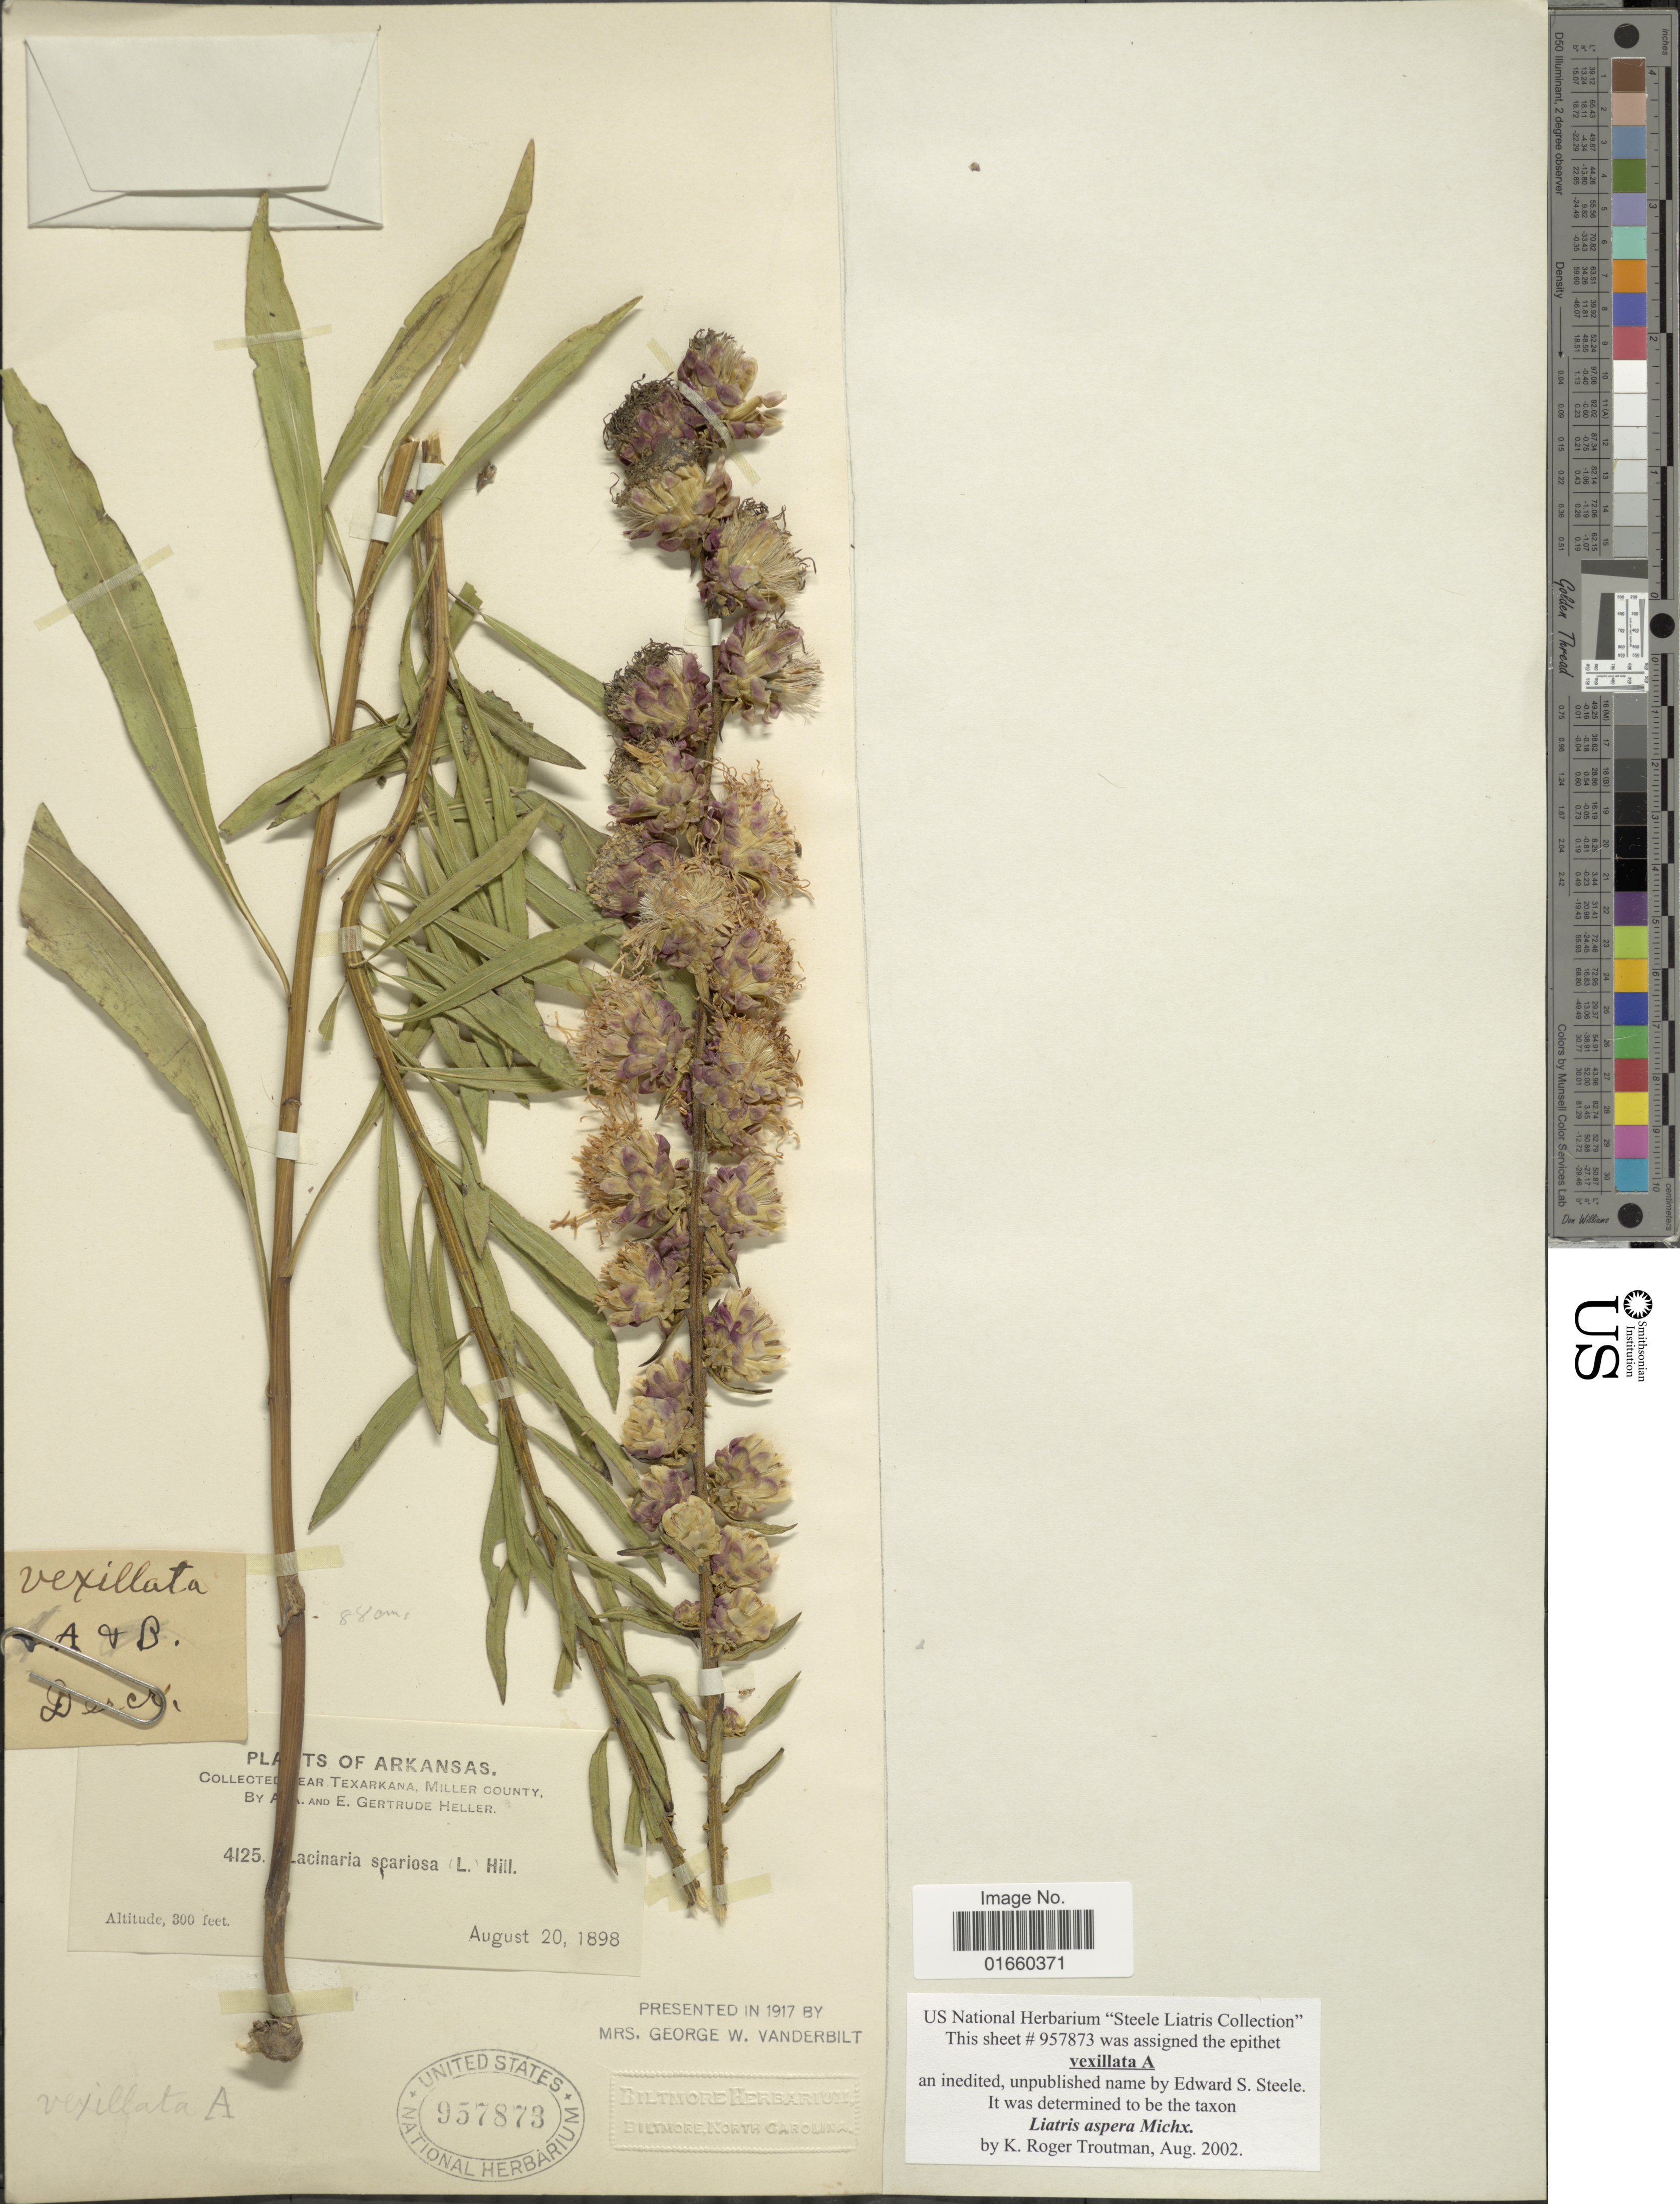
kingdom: Plantae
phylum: Tracheophyta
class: Magnoliopsida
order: Asterales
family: Asteraceae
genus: Liatris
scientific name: Liatris aspera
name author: Michx.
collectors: A. A. Heller & E. G. Heller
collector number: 4125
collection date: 1898-08-20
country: United States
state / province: Arkansas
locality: Near Texarkana, Miller County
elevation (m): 91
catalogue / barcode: US 957873